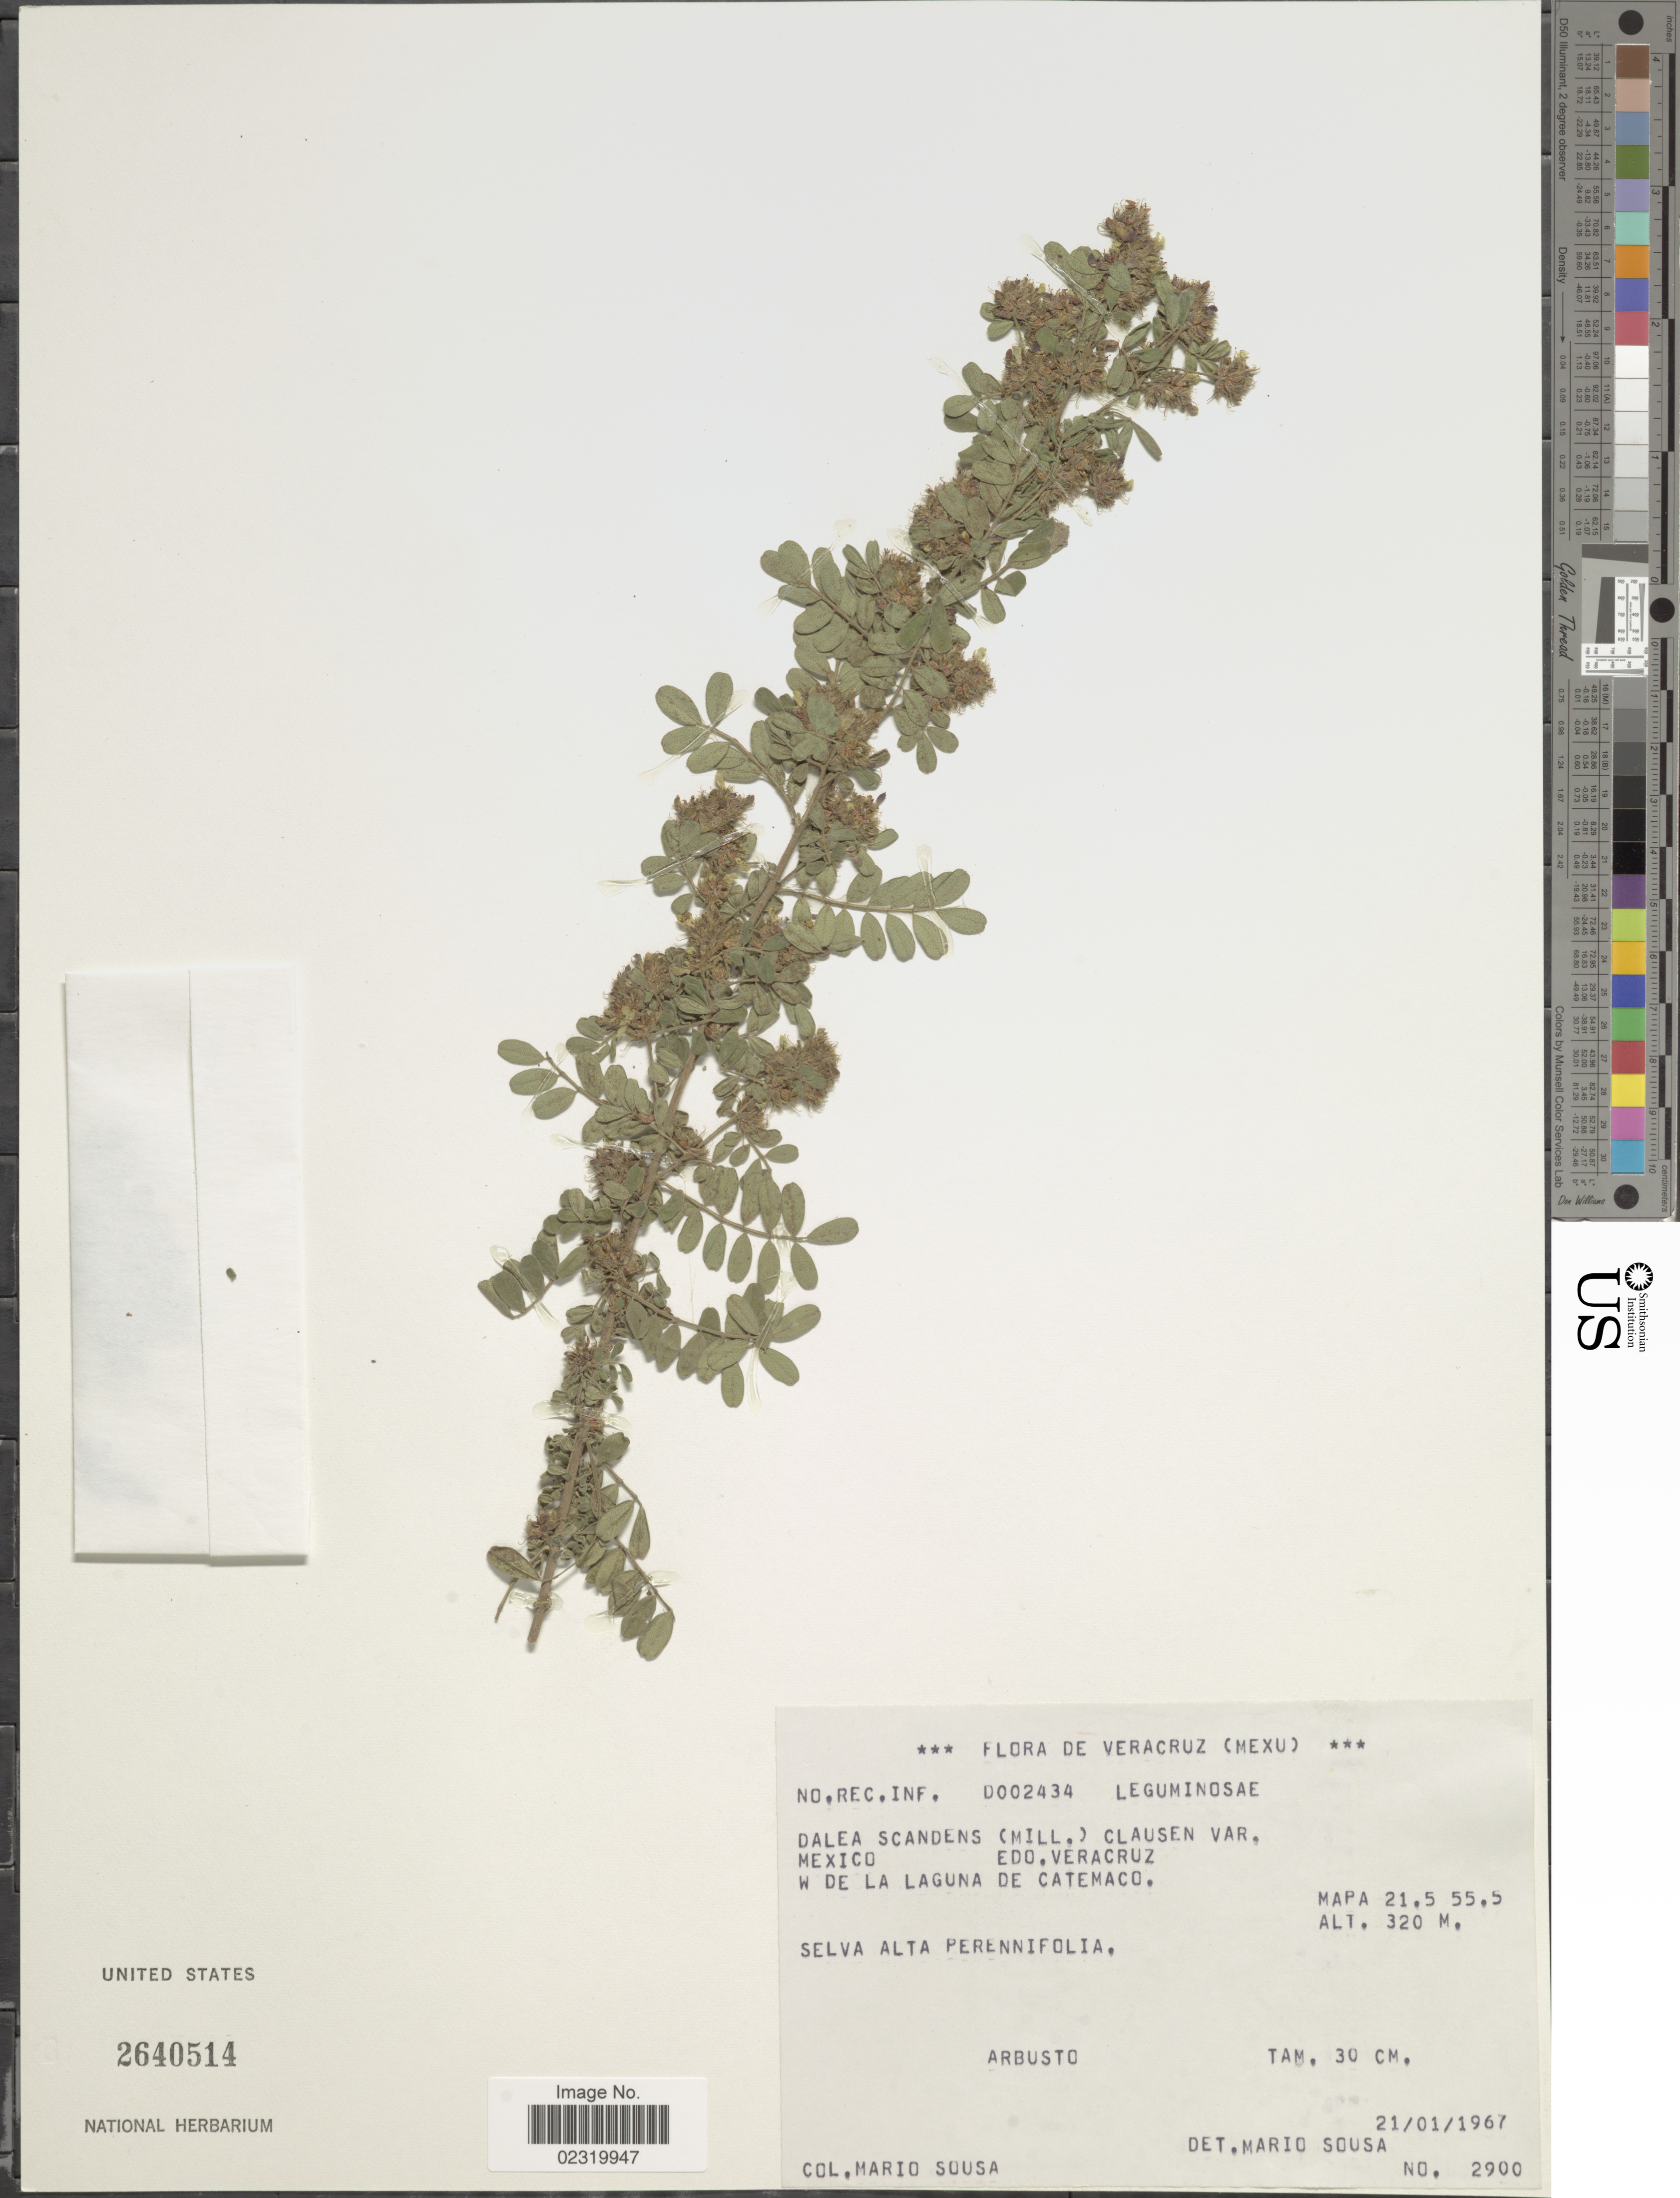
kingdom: Plantae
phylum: Tracheophyta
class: Magnoliopsida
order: Fabales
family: Fabaceae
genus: Dalea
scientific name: Dalea scandens var. paucifolia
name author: (J.M. Coult.) Barneby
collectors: M. Sousa S.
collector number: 2900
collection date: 1967-01-21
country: Mexico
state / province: Veracruz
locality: Edo. Veracruz. W de La Laguna de Catemaco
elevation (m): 320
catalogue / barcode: US 2640514